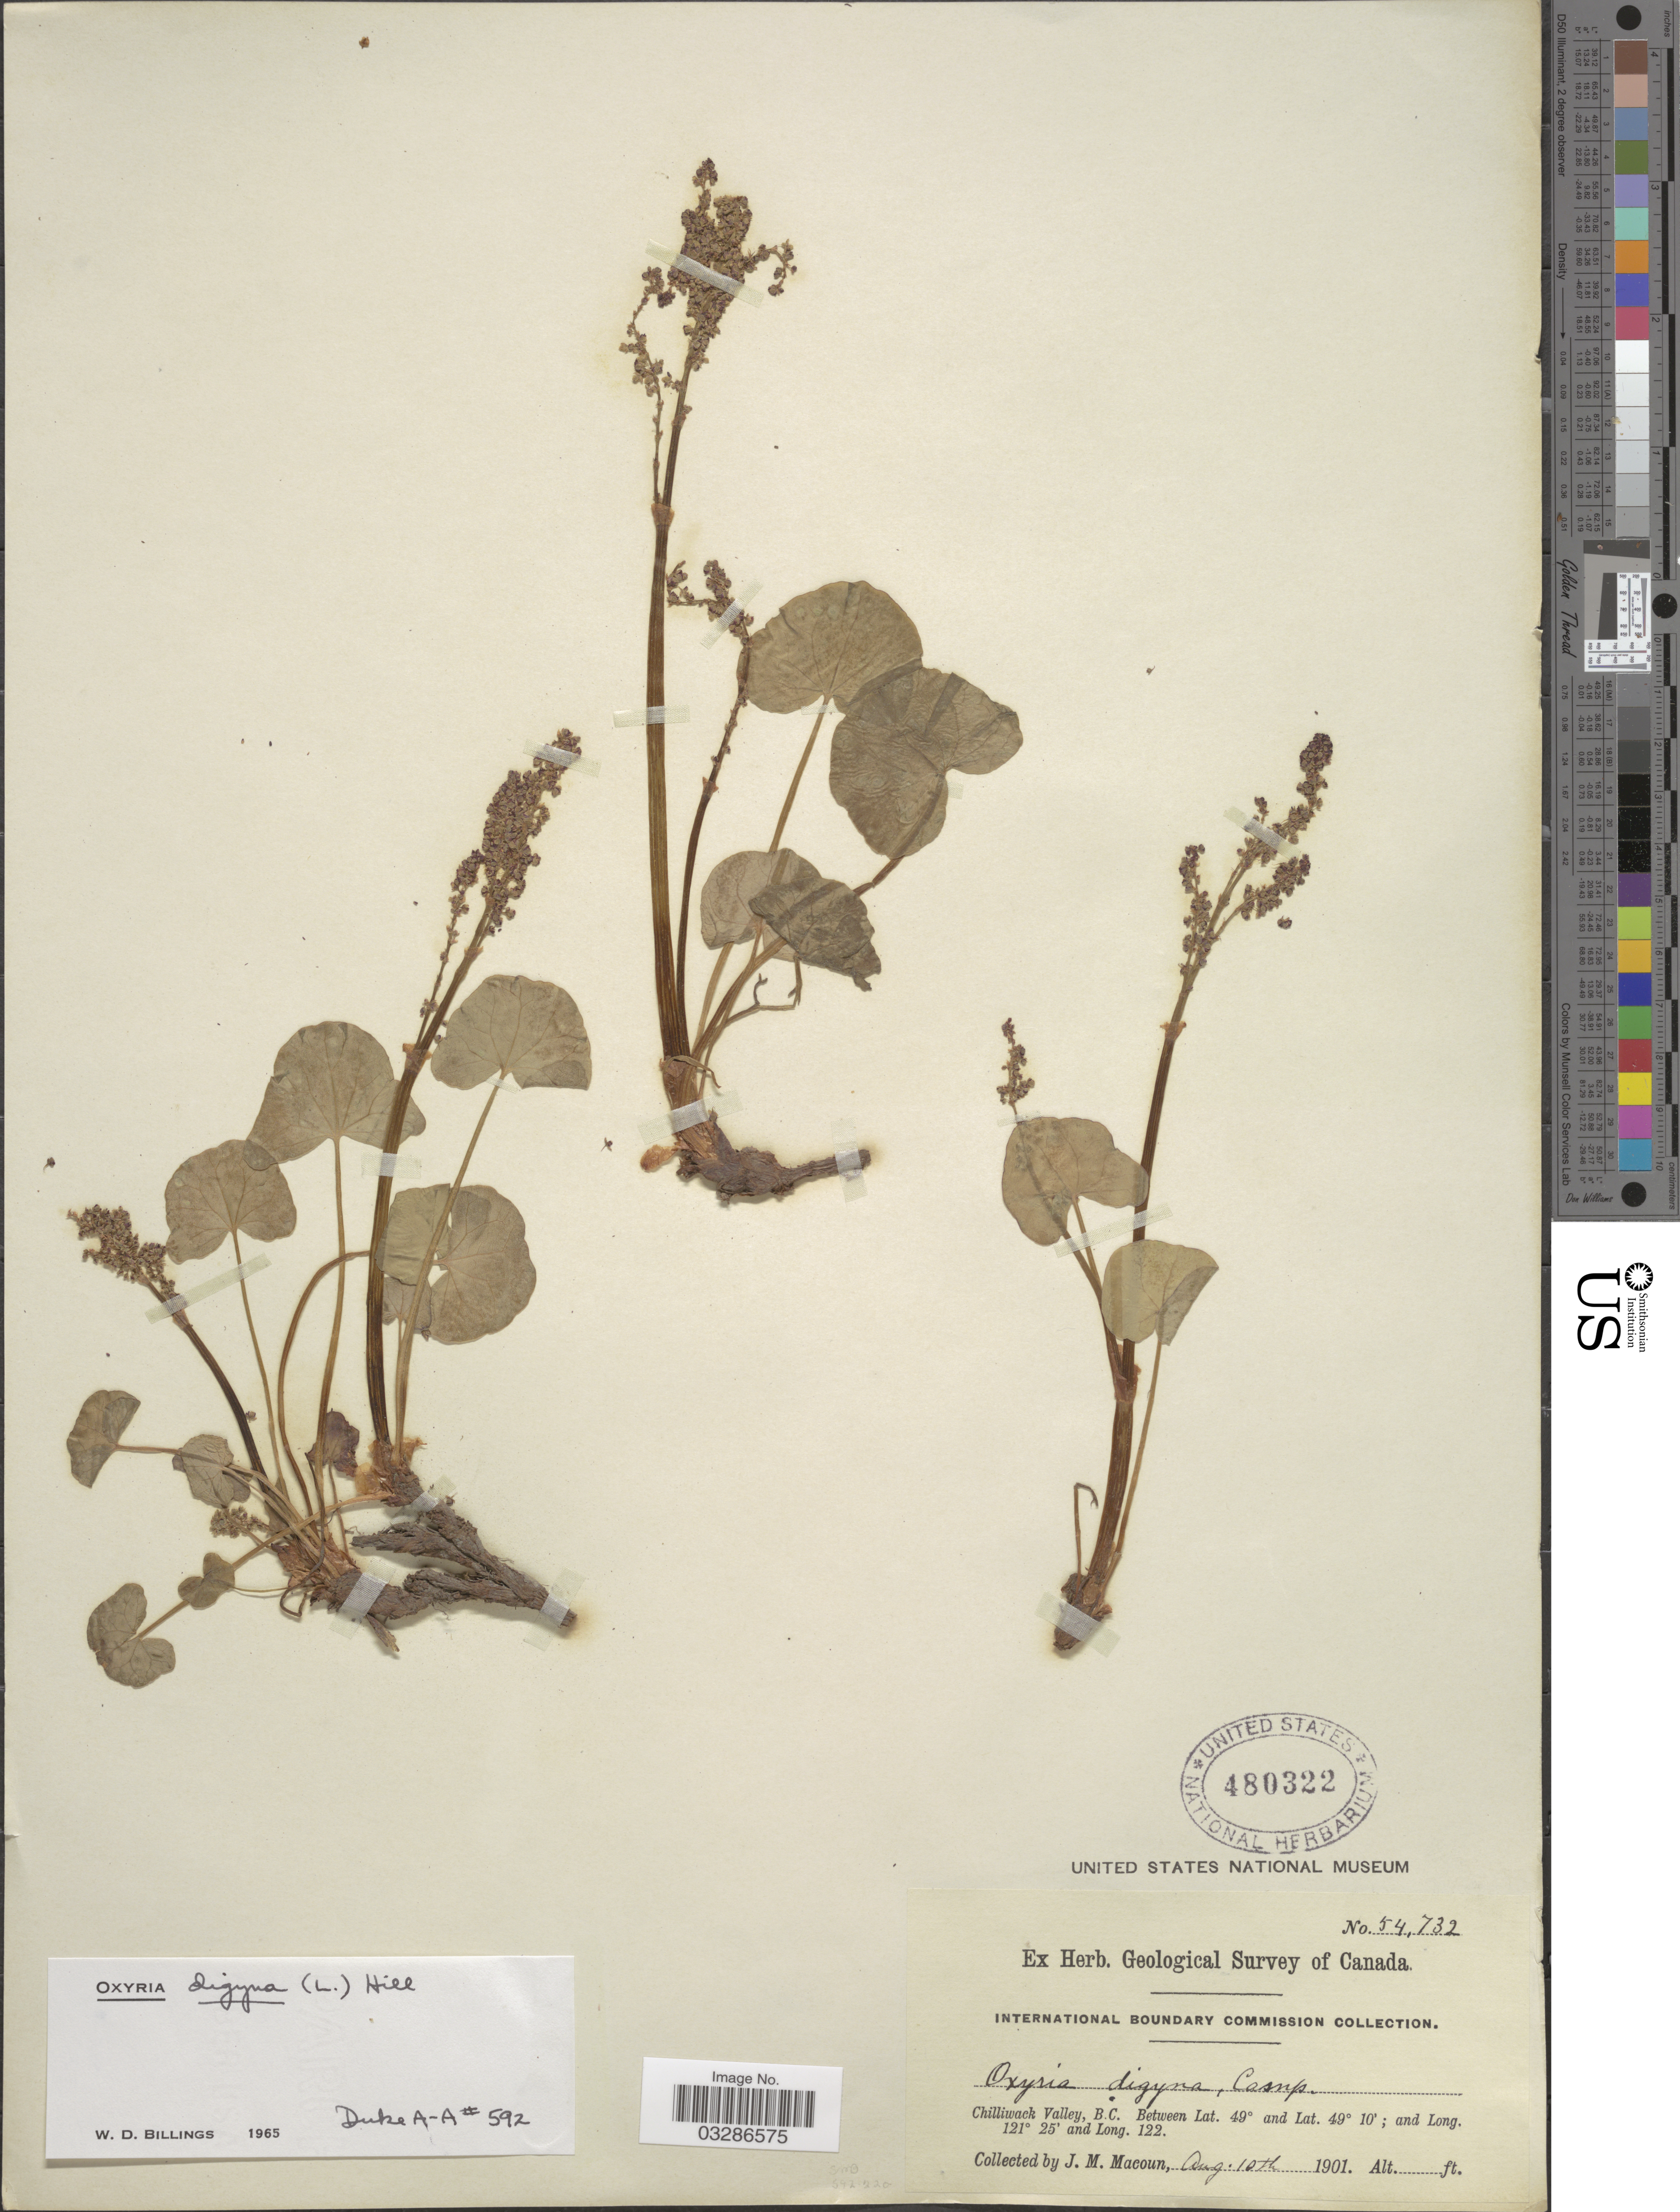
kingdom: Plantae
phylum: Tracheophyta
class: Magnoliopsida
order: Caryophyllales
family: Polygonaceae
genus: Oxyria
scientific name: Oxyria digyna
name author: (L.) Hill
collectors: J. M. Macoun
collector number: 54732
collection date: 1901-08-10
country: Canada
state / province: British Columbia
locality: International Boundary, Chilliwack Valley.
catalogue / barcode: US 480322